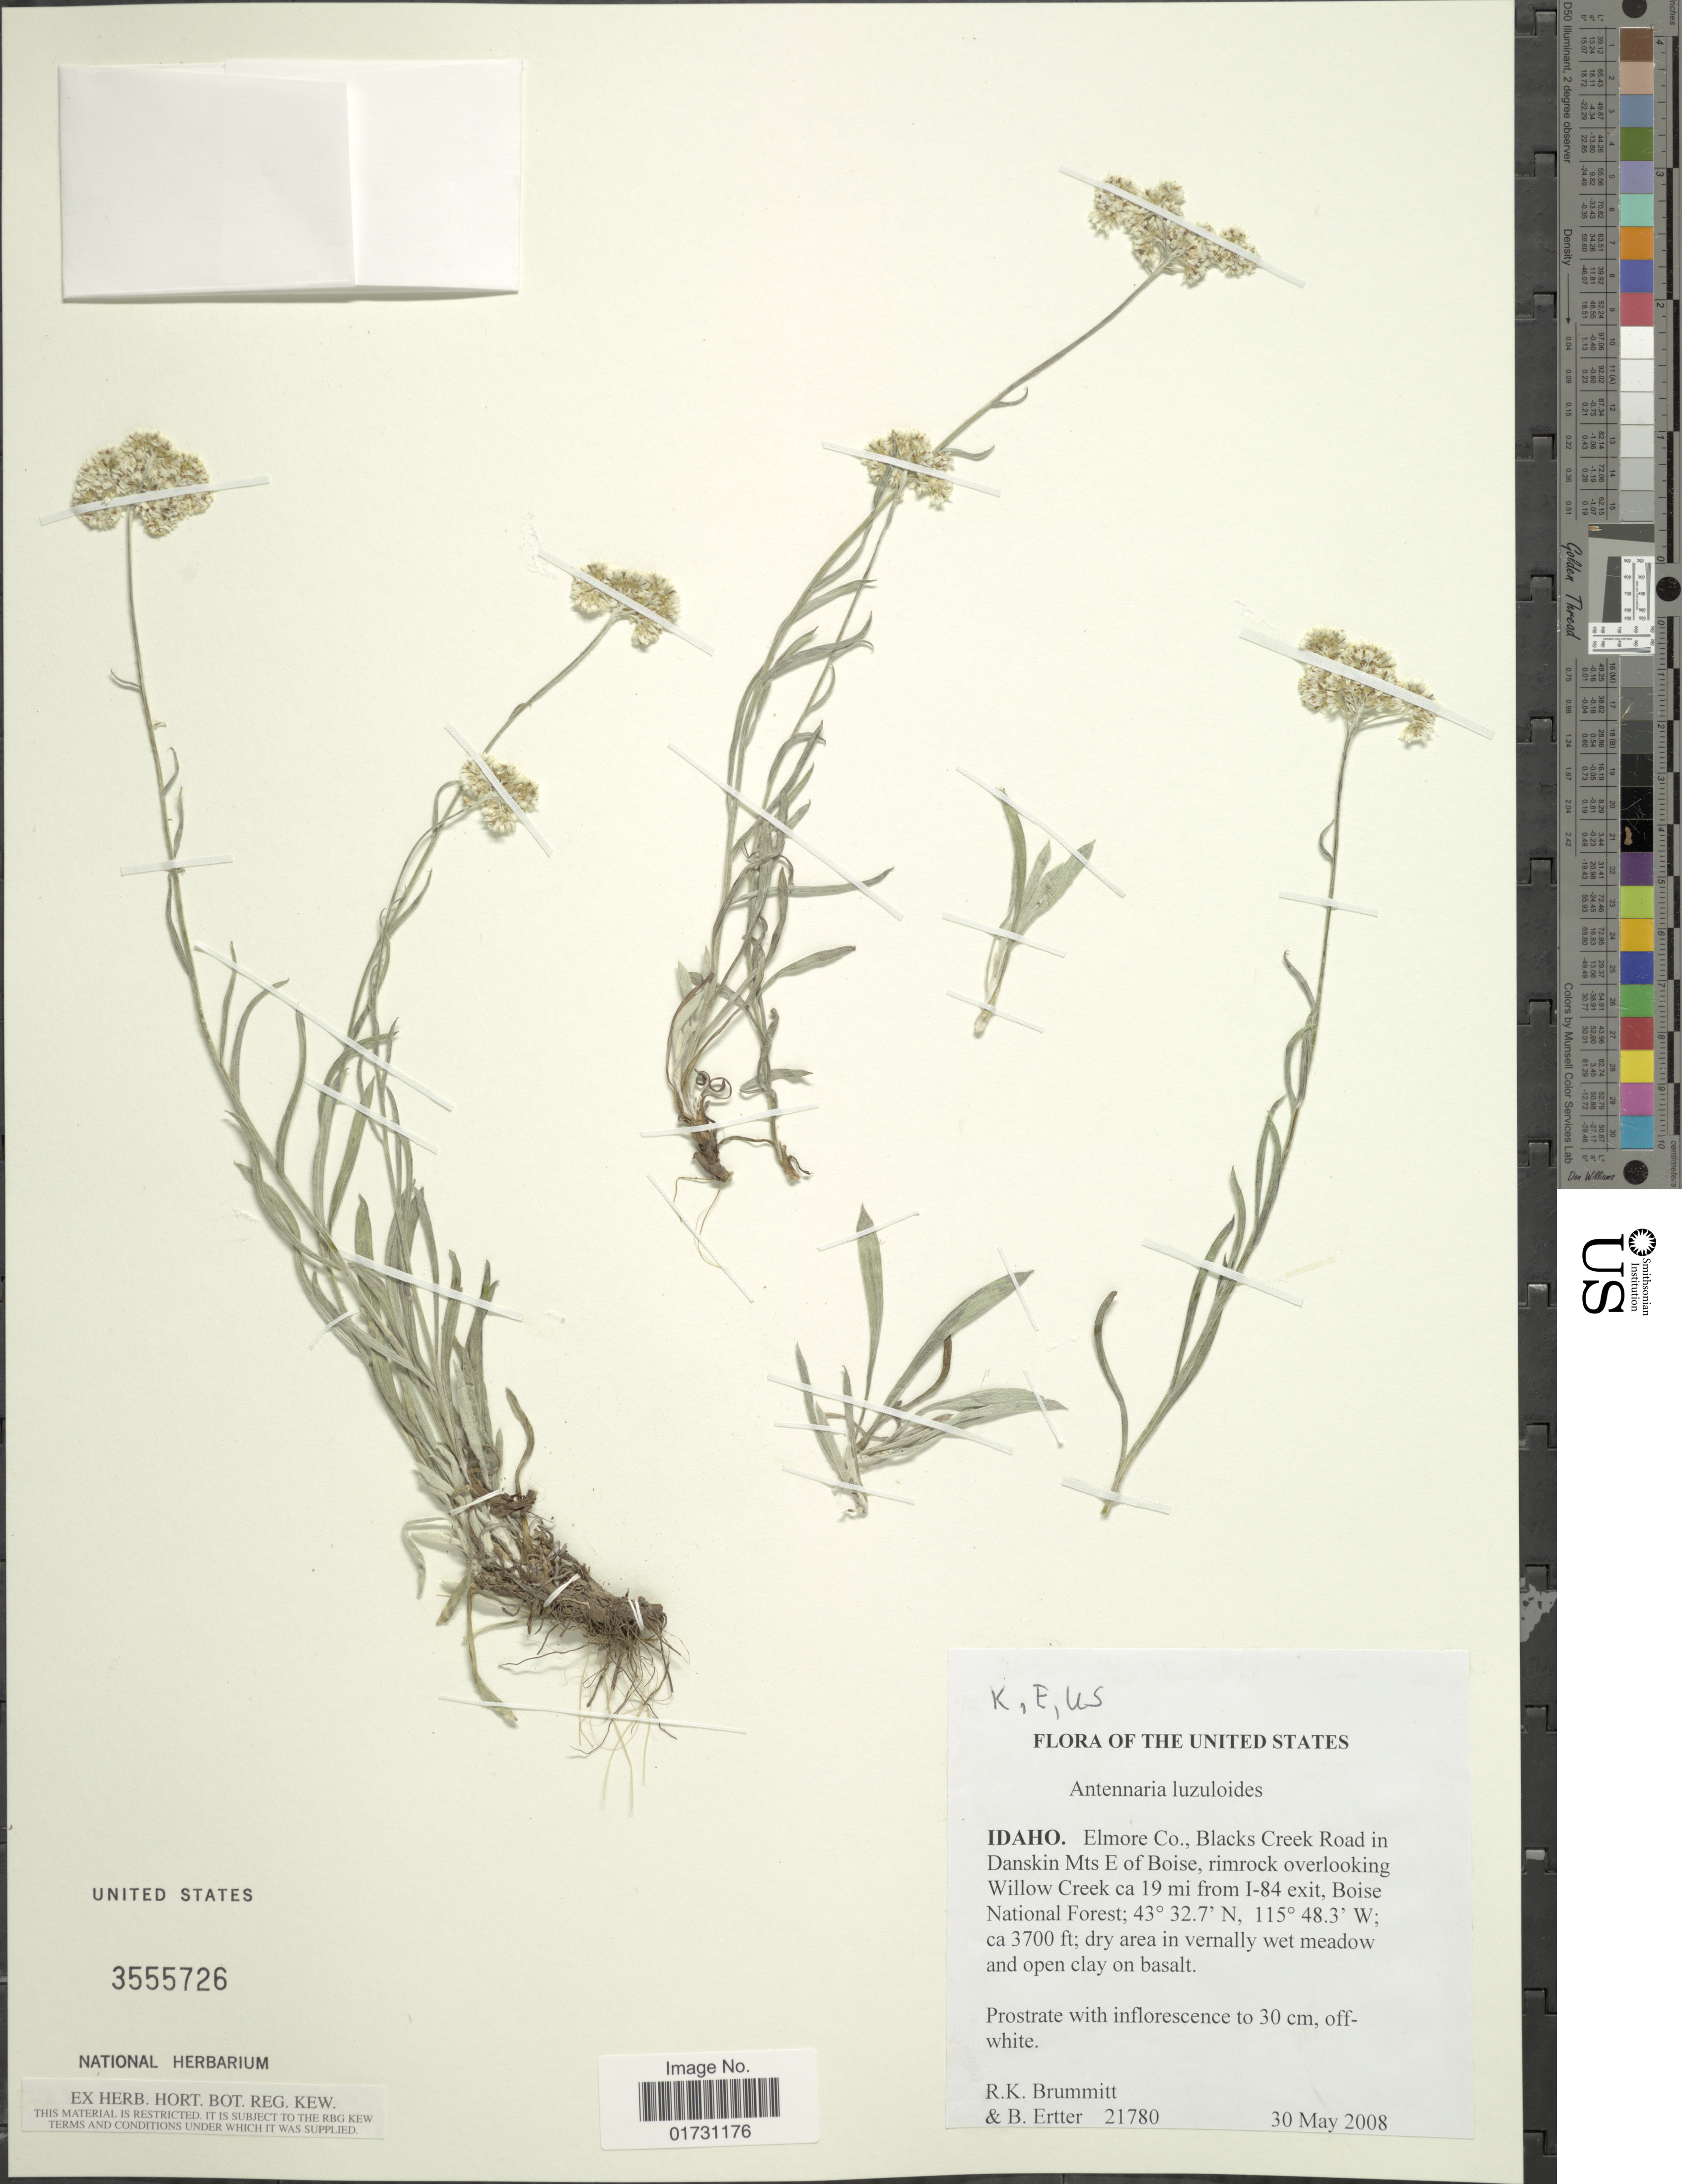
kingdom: Plantae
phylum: Tracheophyta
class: Magnoliopsida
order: Asterales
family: Asteraceae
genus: Antennaria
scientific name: Antennaria luzuloides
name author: Torr. & A. Gray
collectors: R. K. Brummitt & B. Ertter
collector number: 21780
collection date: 2008-05-30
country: United States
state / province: Idaho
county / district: Elmore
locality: Blacks Creek Road in Danskin Creek 19 mi. from I-84 exit, Boise National Forest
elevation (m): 1128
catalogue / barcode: US 3555726